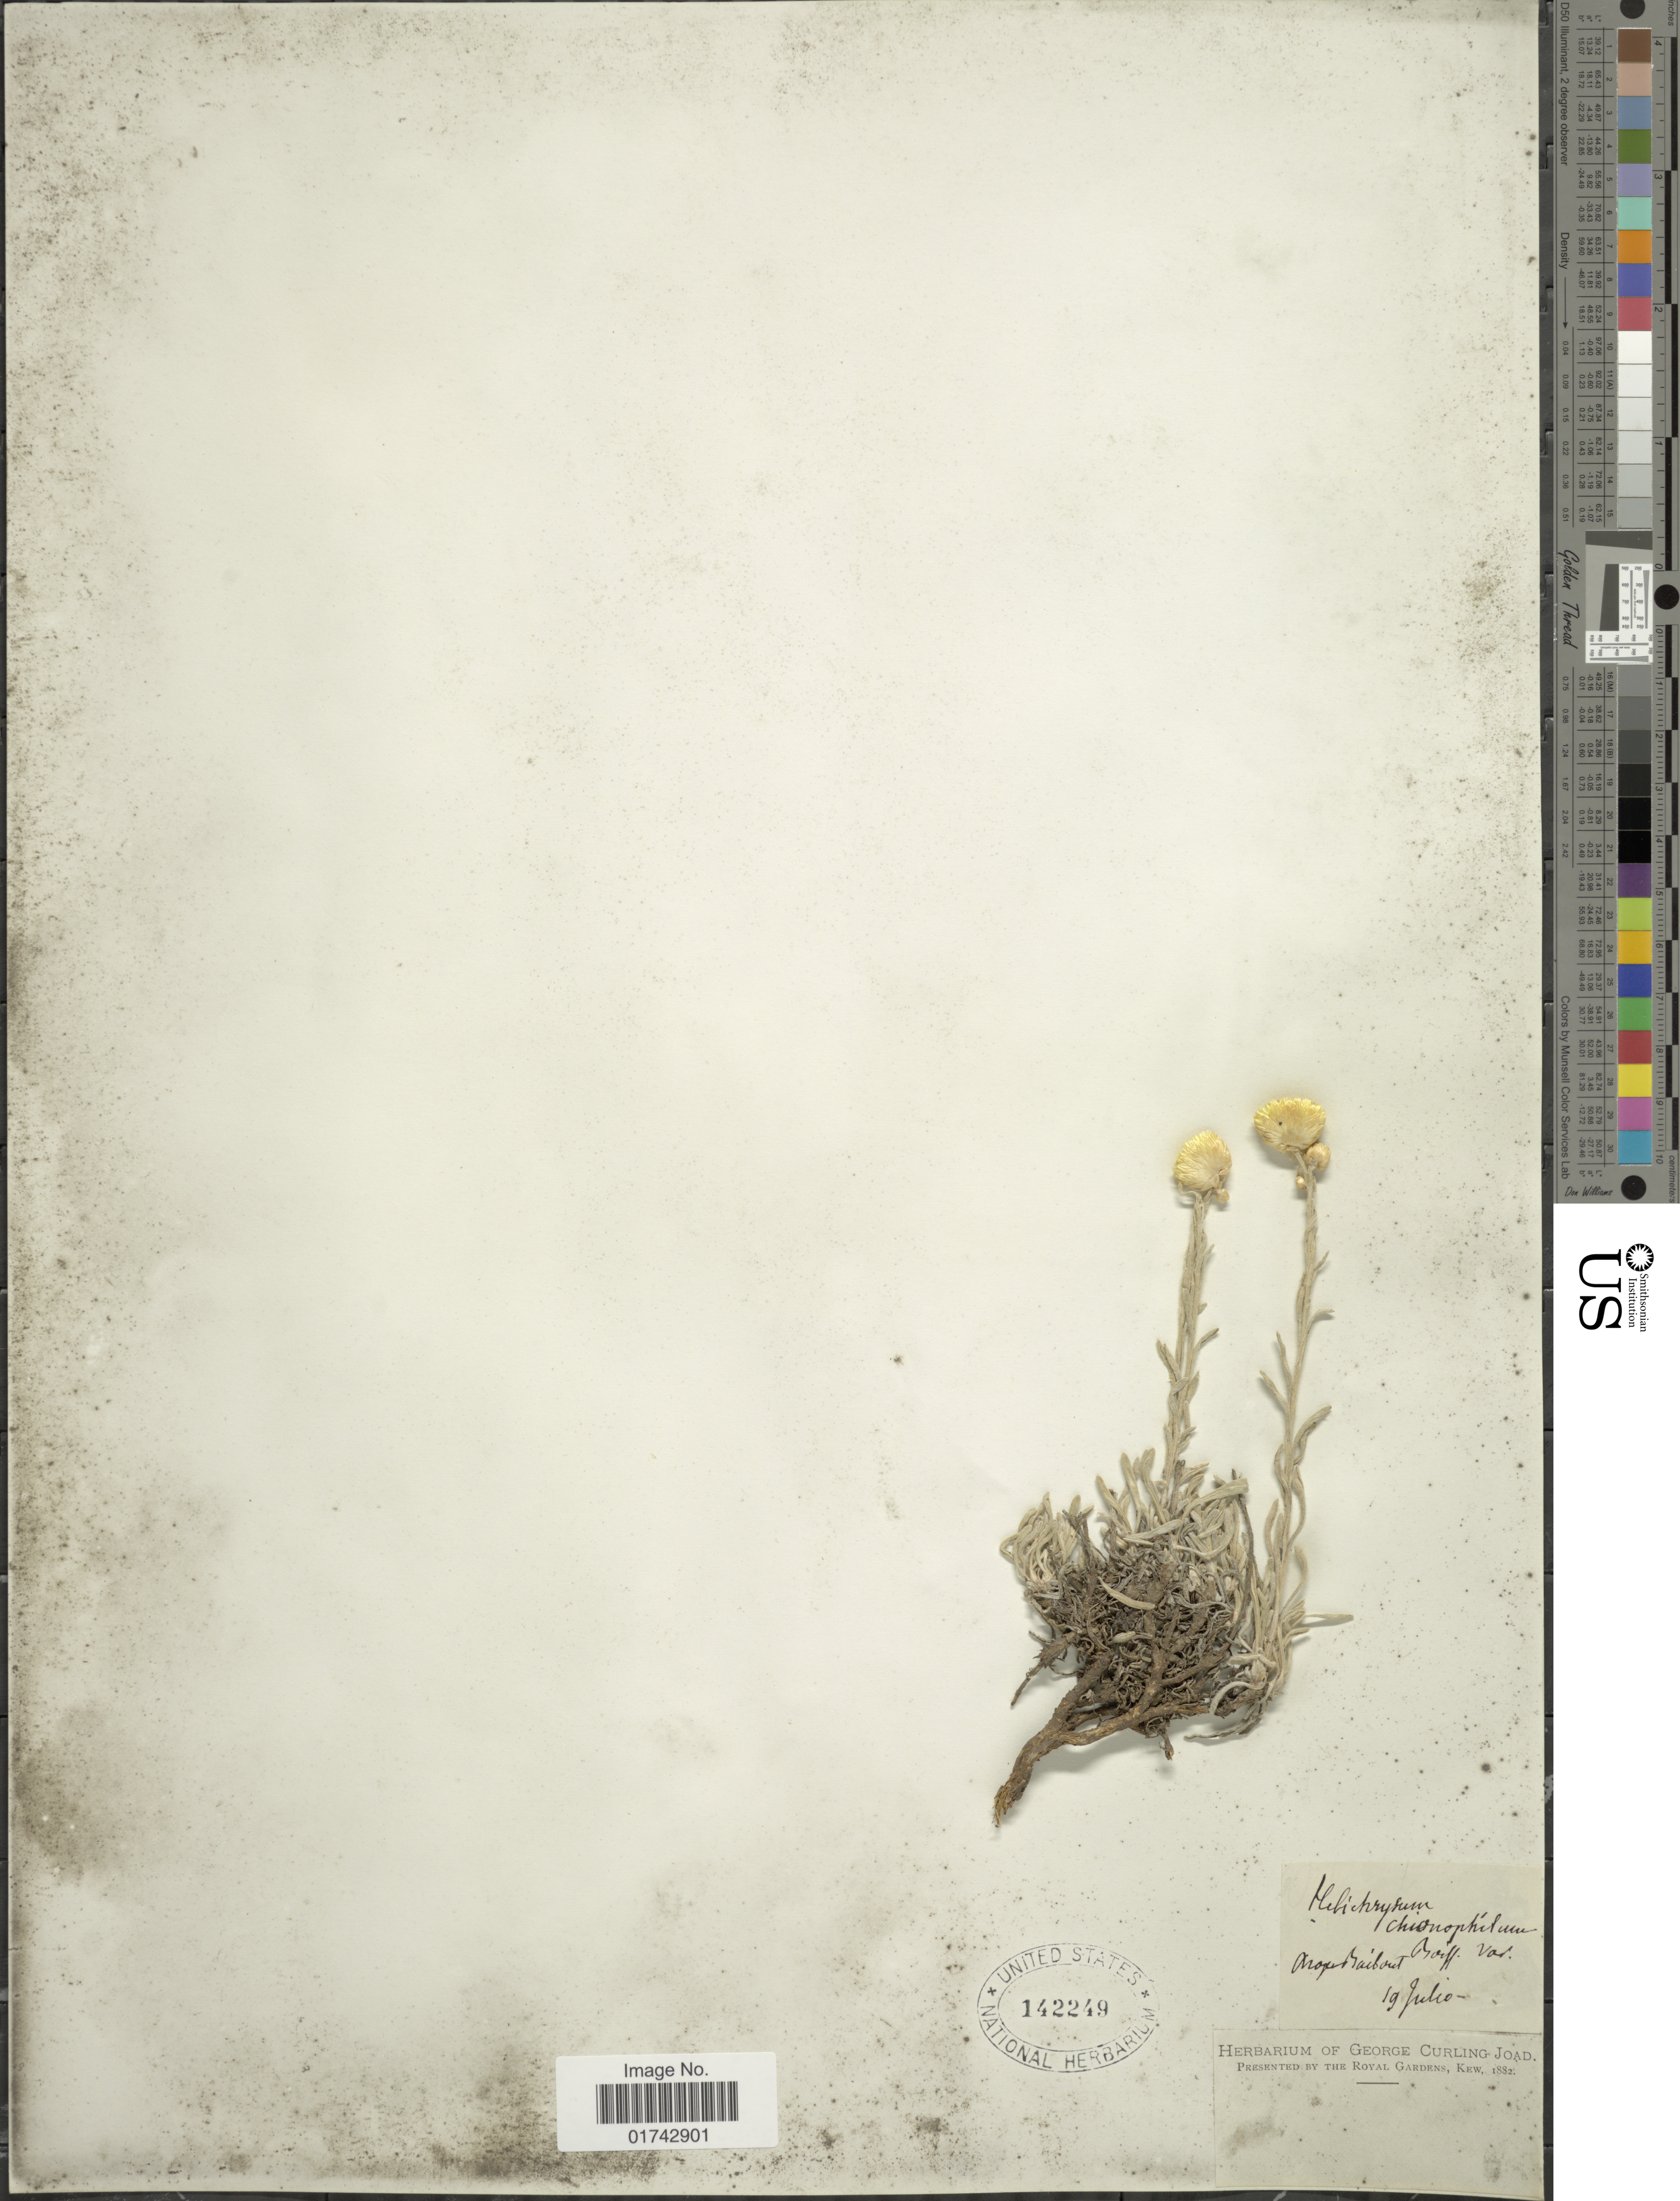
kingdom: Plantae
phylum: Tracheophyta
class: Magnoliopsida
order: Asterales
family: Asteraceae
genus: Helichrysum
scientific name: Helichrysum chionophyllum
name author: Boiss. & Balansa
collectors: ex herb. George Curling Joad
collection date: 1882-07-19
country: South Africa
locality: Aroup Baubout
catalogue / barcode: US 142249